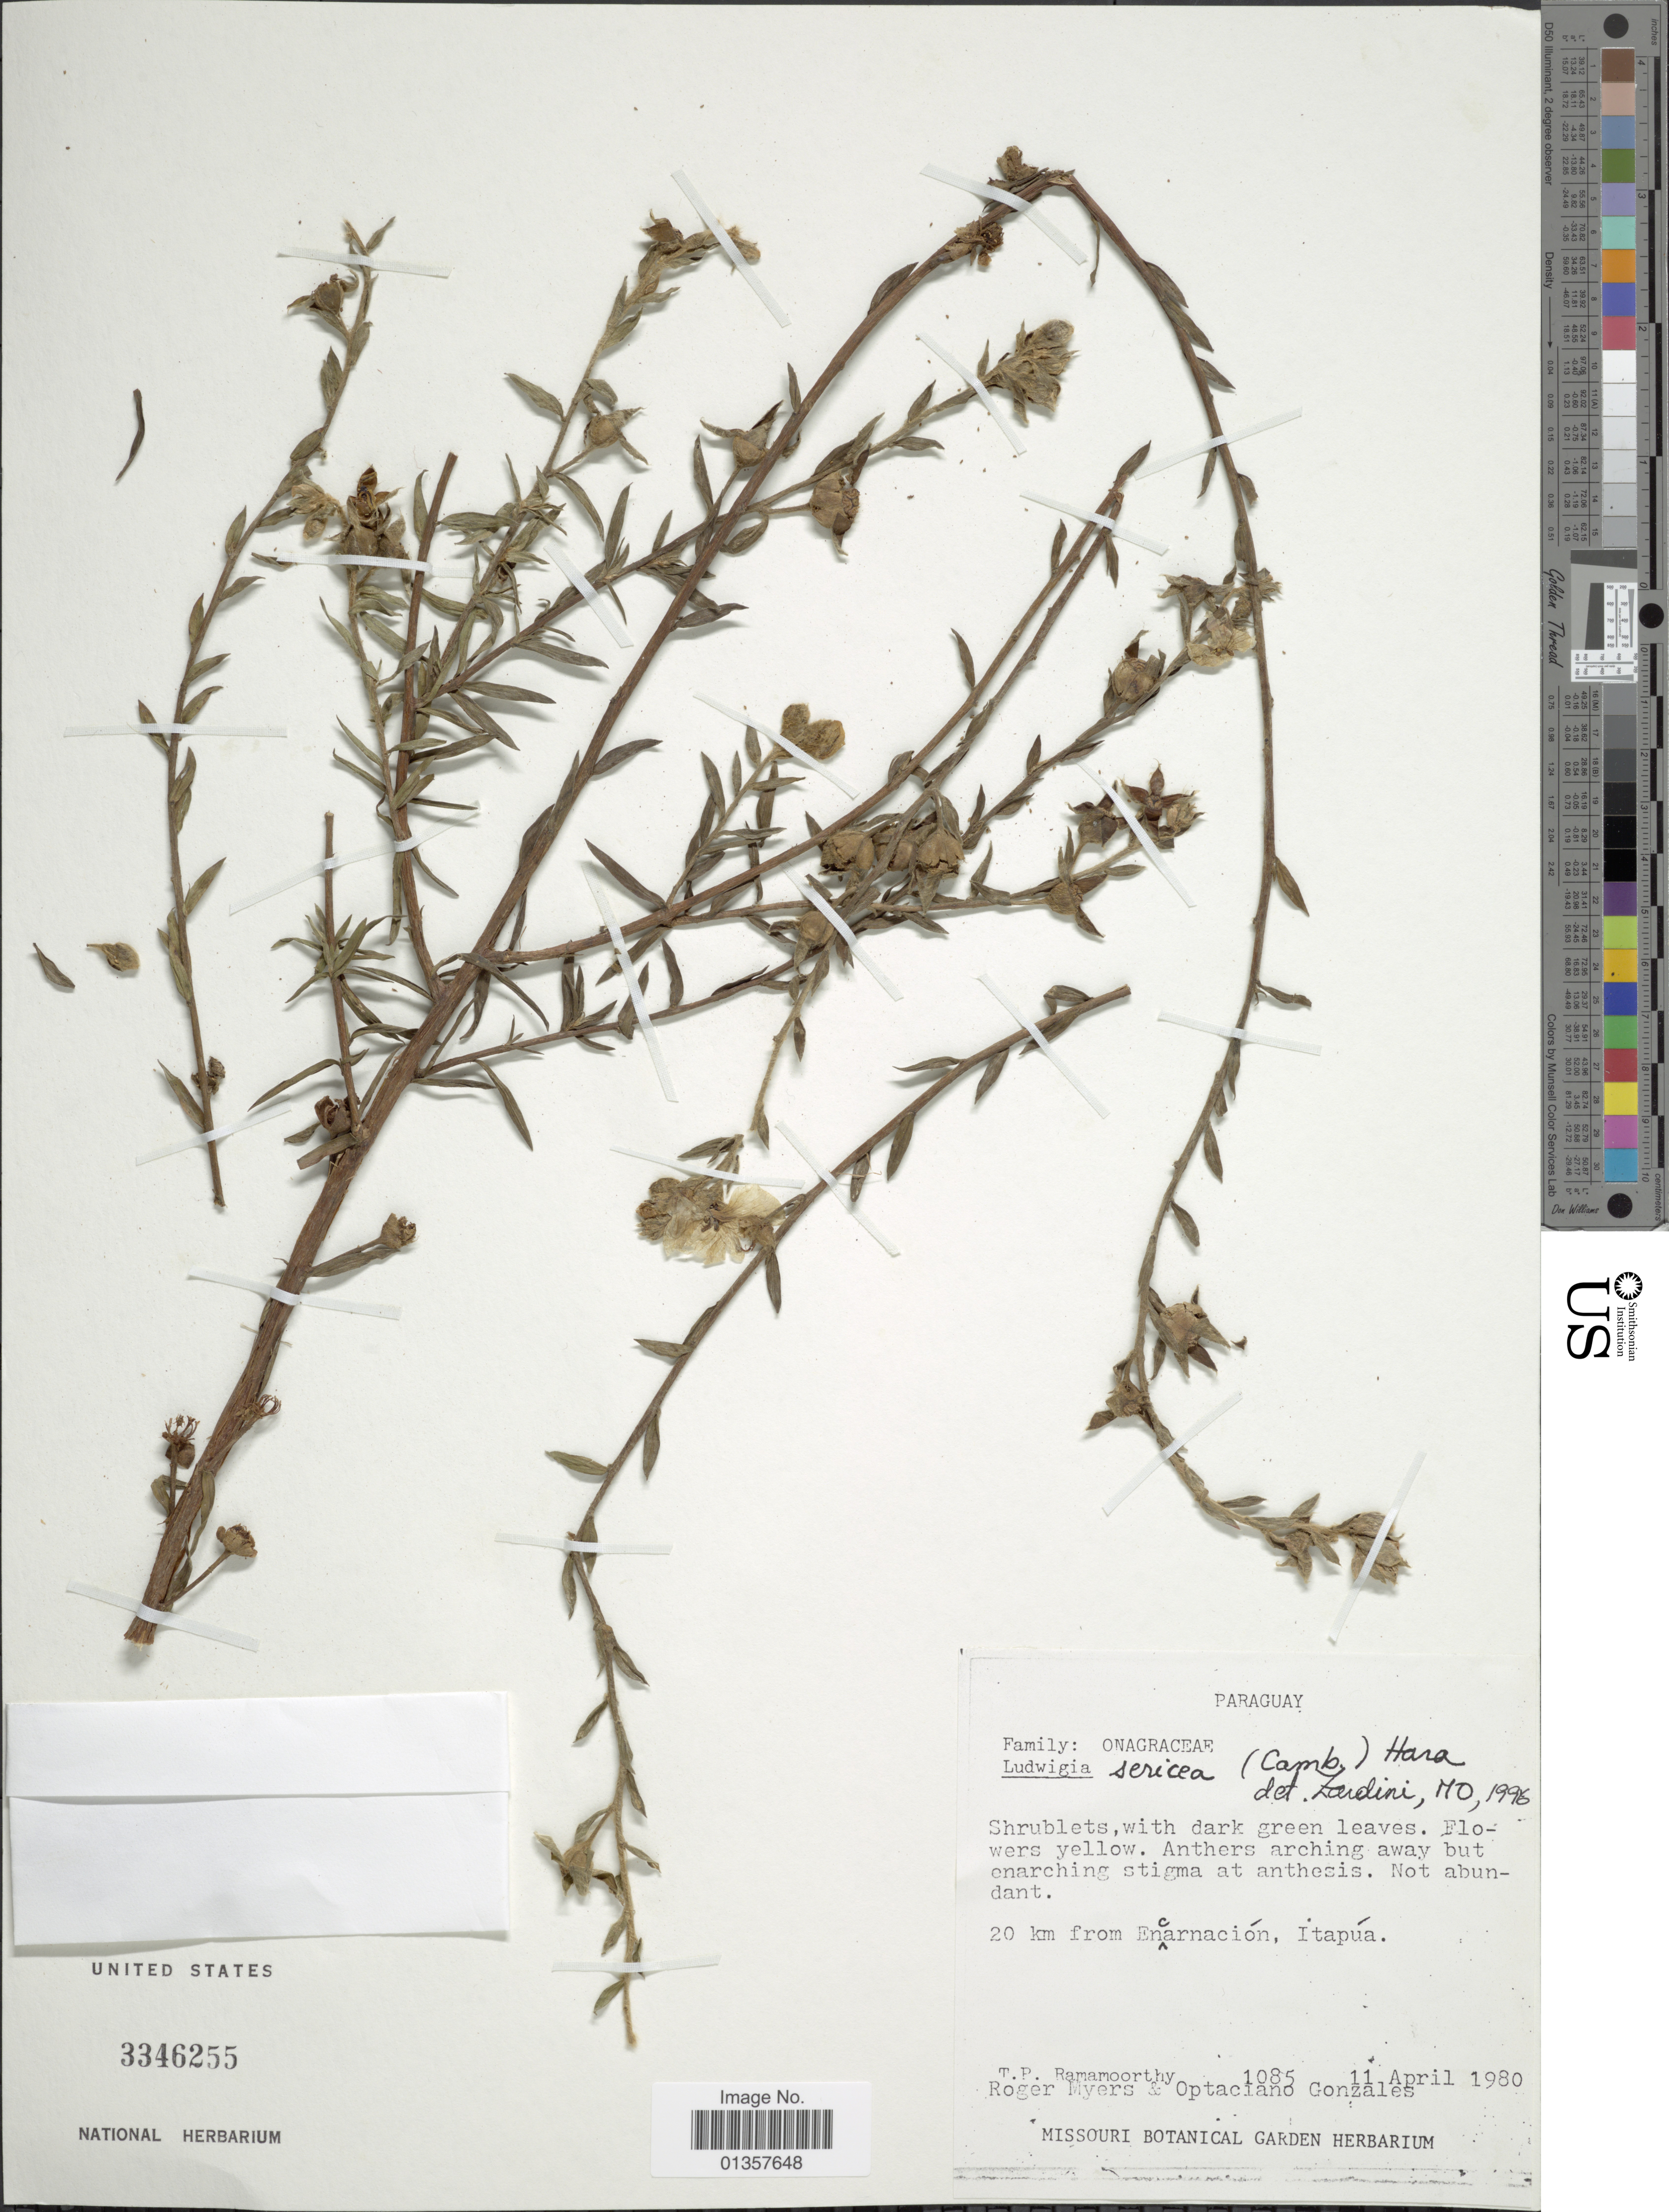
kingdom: Plantae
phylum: Tracheophyta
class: Magnoliopsida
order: Myrtales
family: Onagraceae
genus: Ludwigia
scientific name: Ludwigia sericea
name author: (Cambess.) H. Hara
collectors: T. P. Ramamoorthy, R. Myers & O. Gonzáles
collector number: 1085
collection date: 1980-04-11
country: Paraguay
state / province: Itapua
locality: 20 km from Enarnación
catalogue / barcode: US 3346255